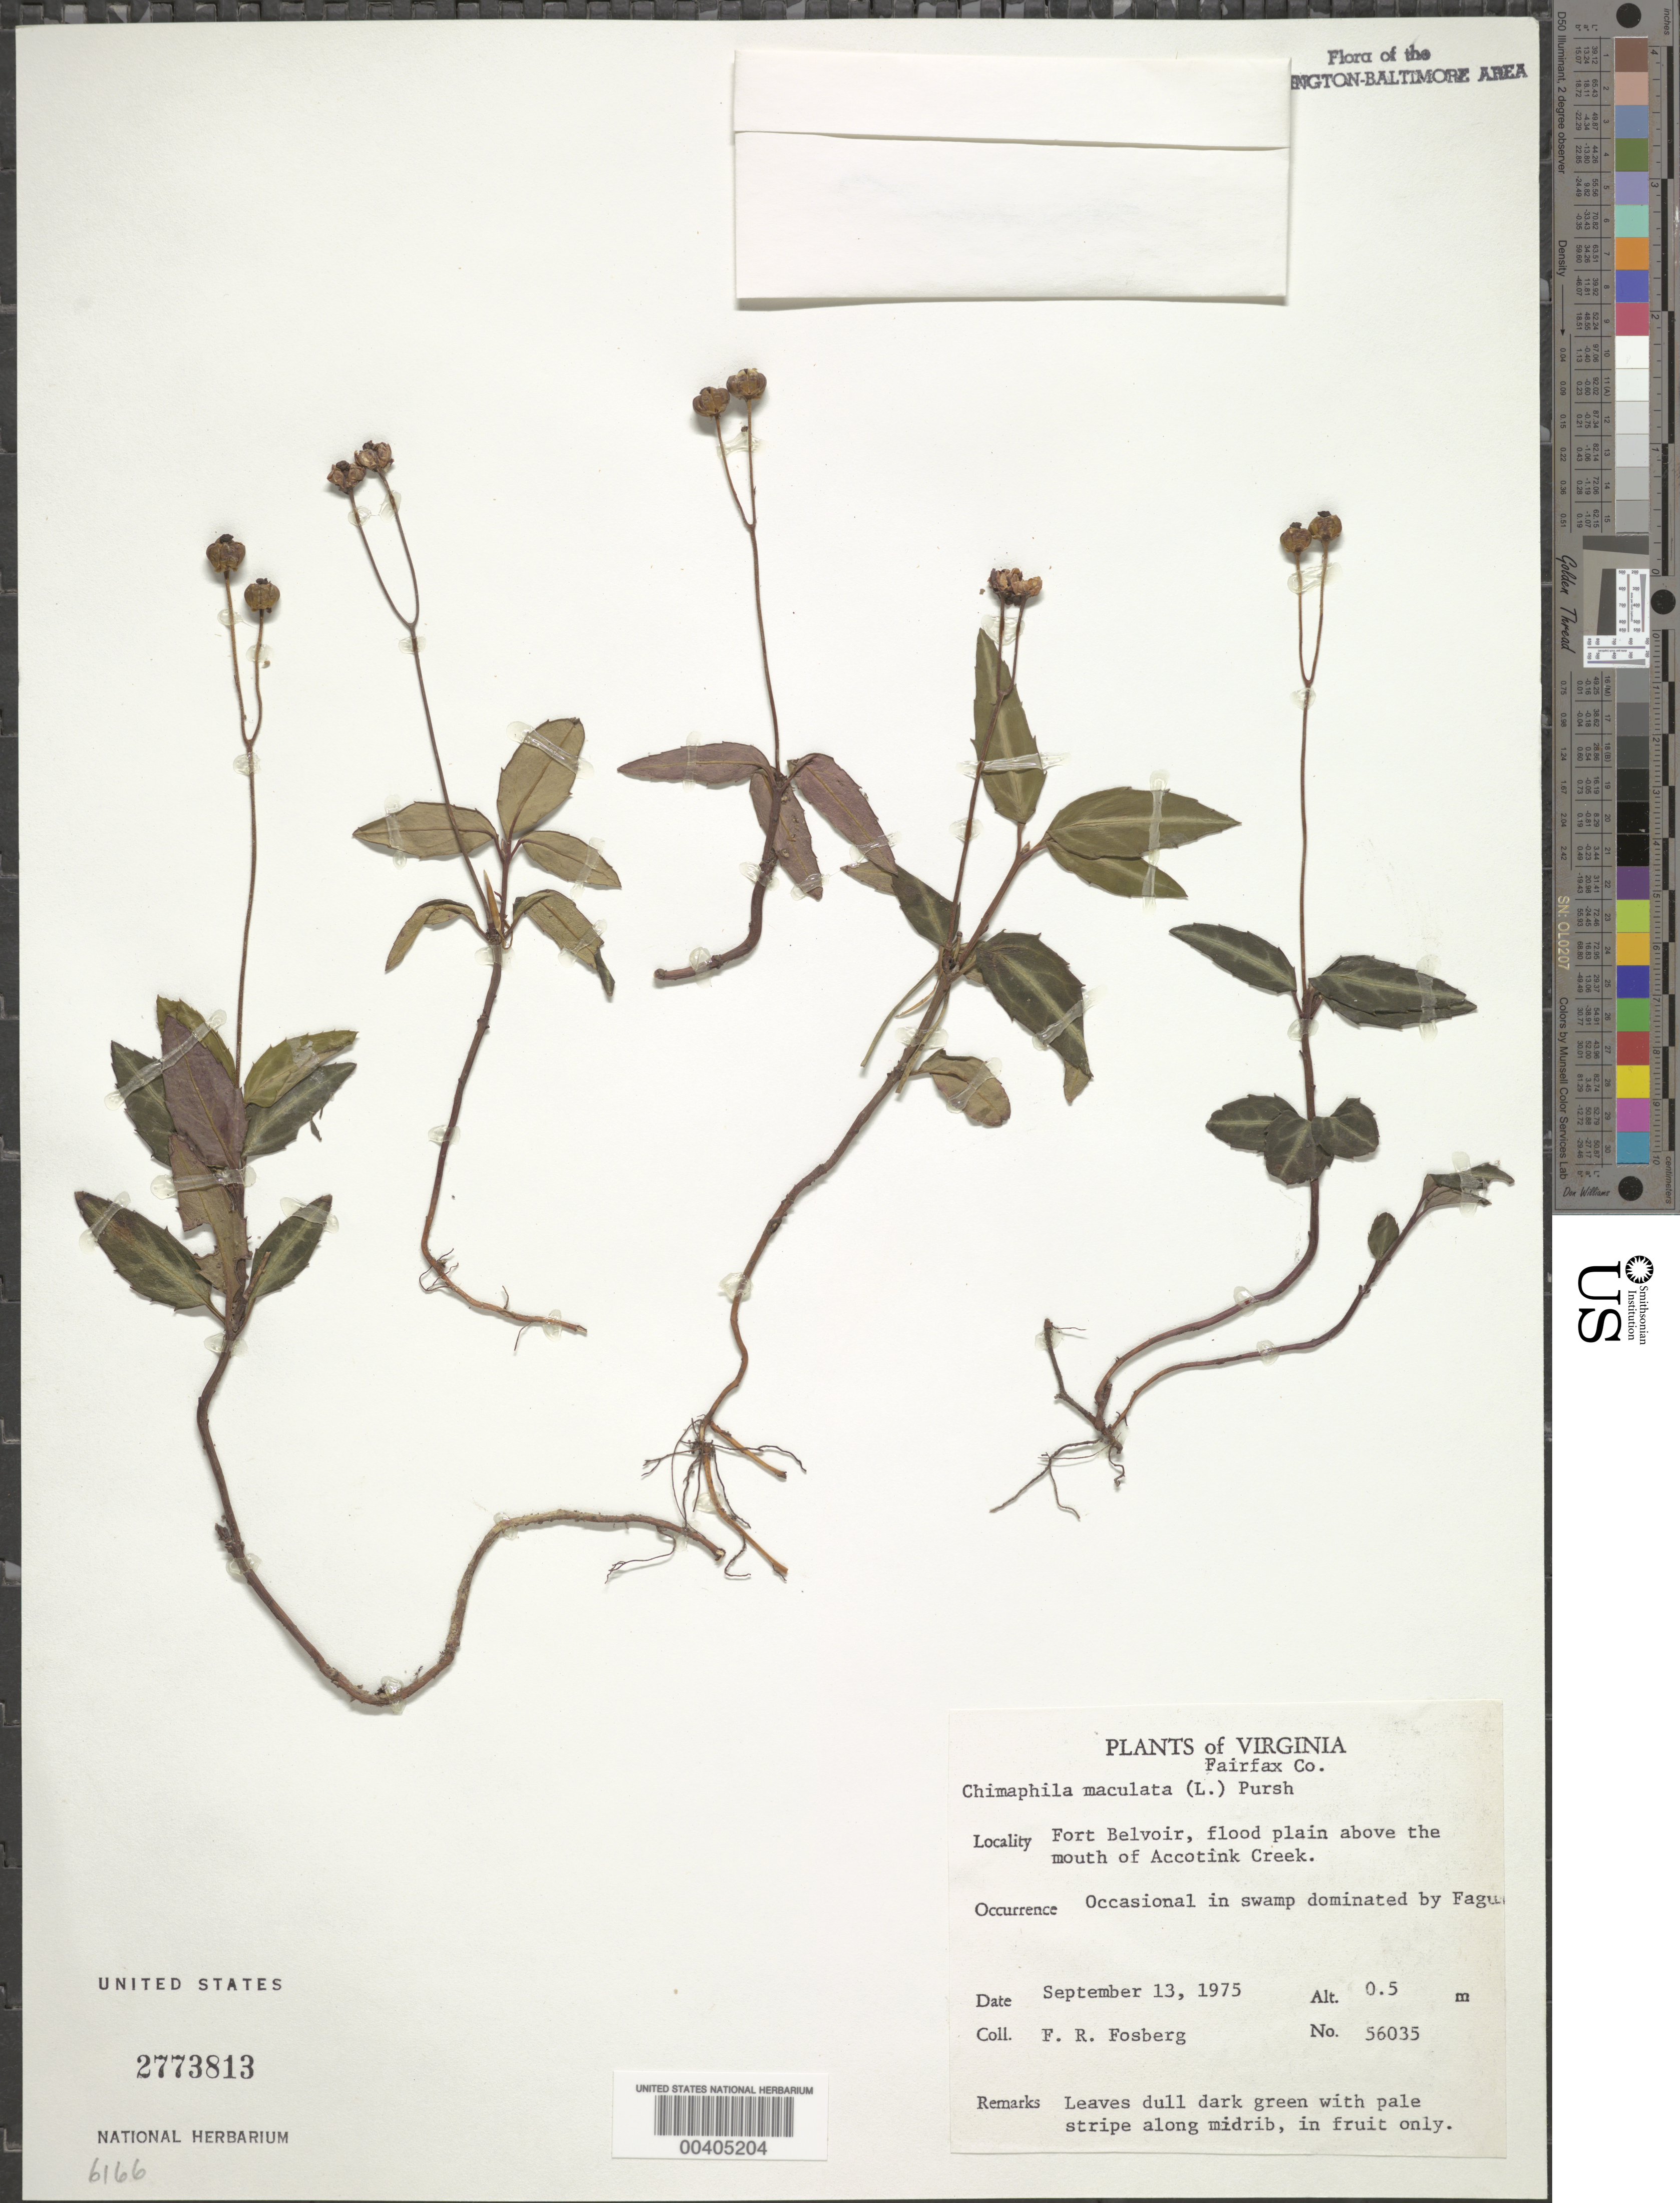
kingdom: Plantae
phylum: Tracheophyta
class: Magnoliopsida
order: Ericales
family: Ericaceae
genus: Chimaphila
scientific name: Chimaphila maculata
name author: (L.) Pursh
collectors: F. R. Fosberg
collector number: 56035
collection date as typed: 13 Sep 1975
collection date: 1975-09-13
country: United States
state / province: Virginia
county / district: Fairfax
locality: Fort Belvoir, above the mouth of Accotink Creek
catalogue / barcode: US 2773813